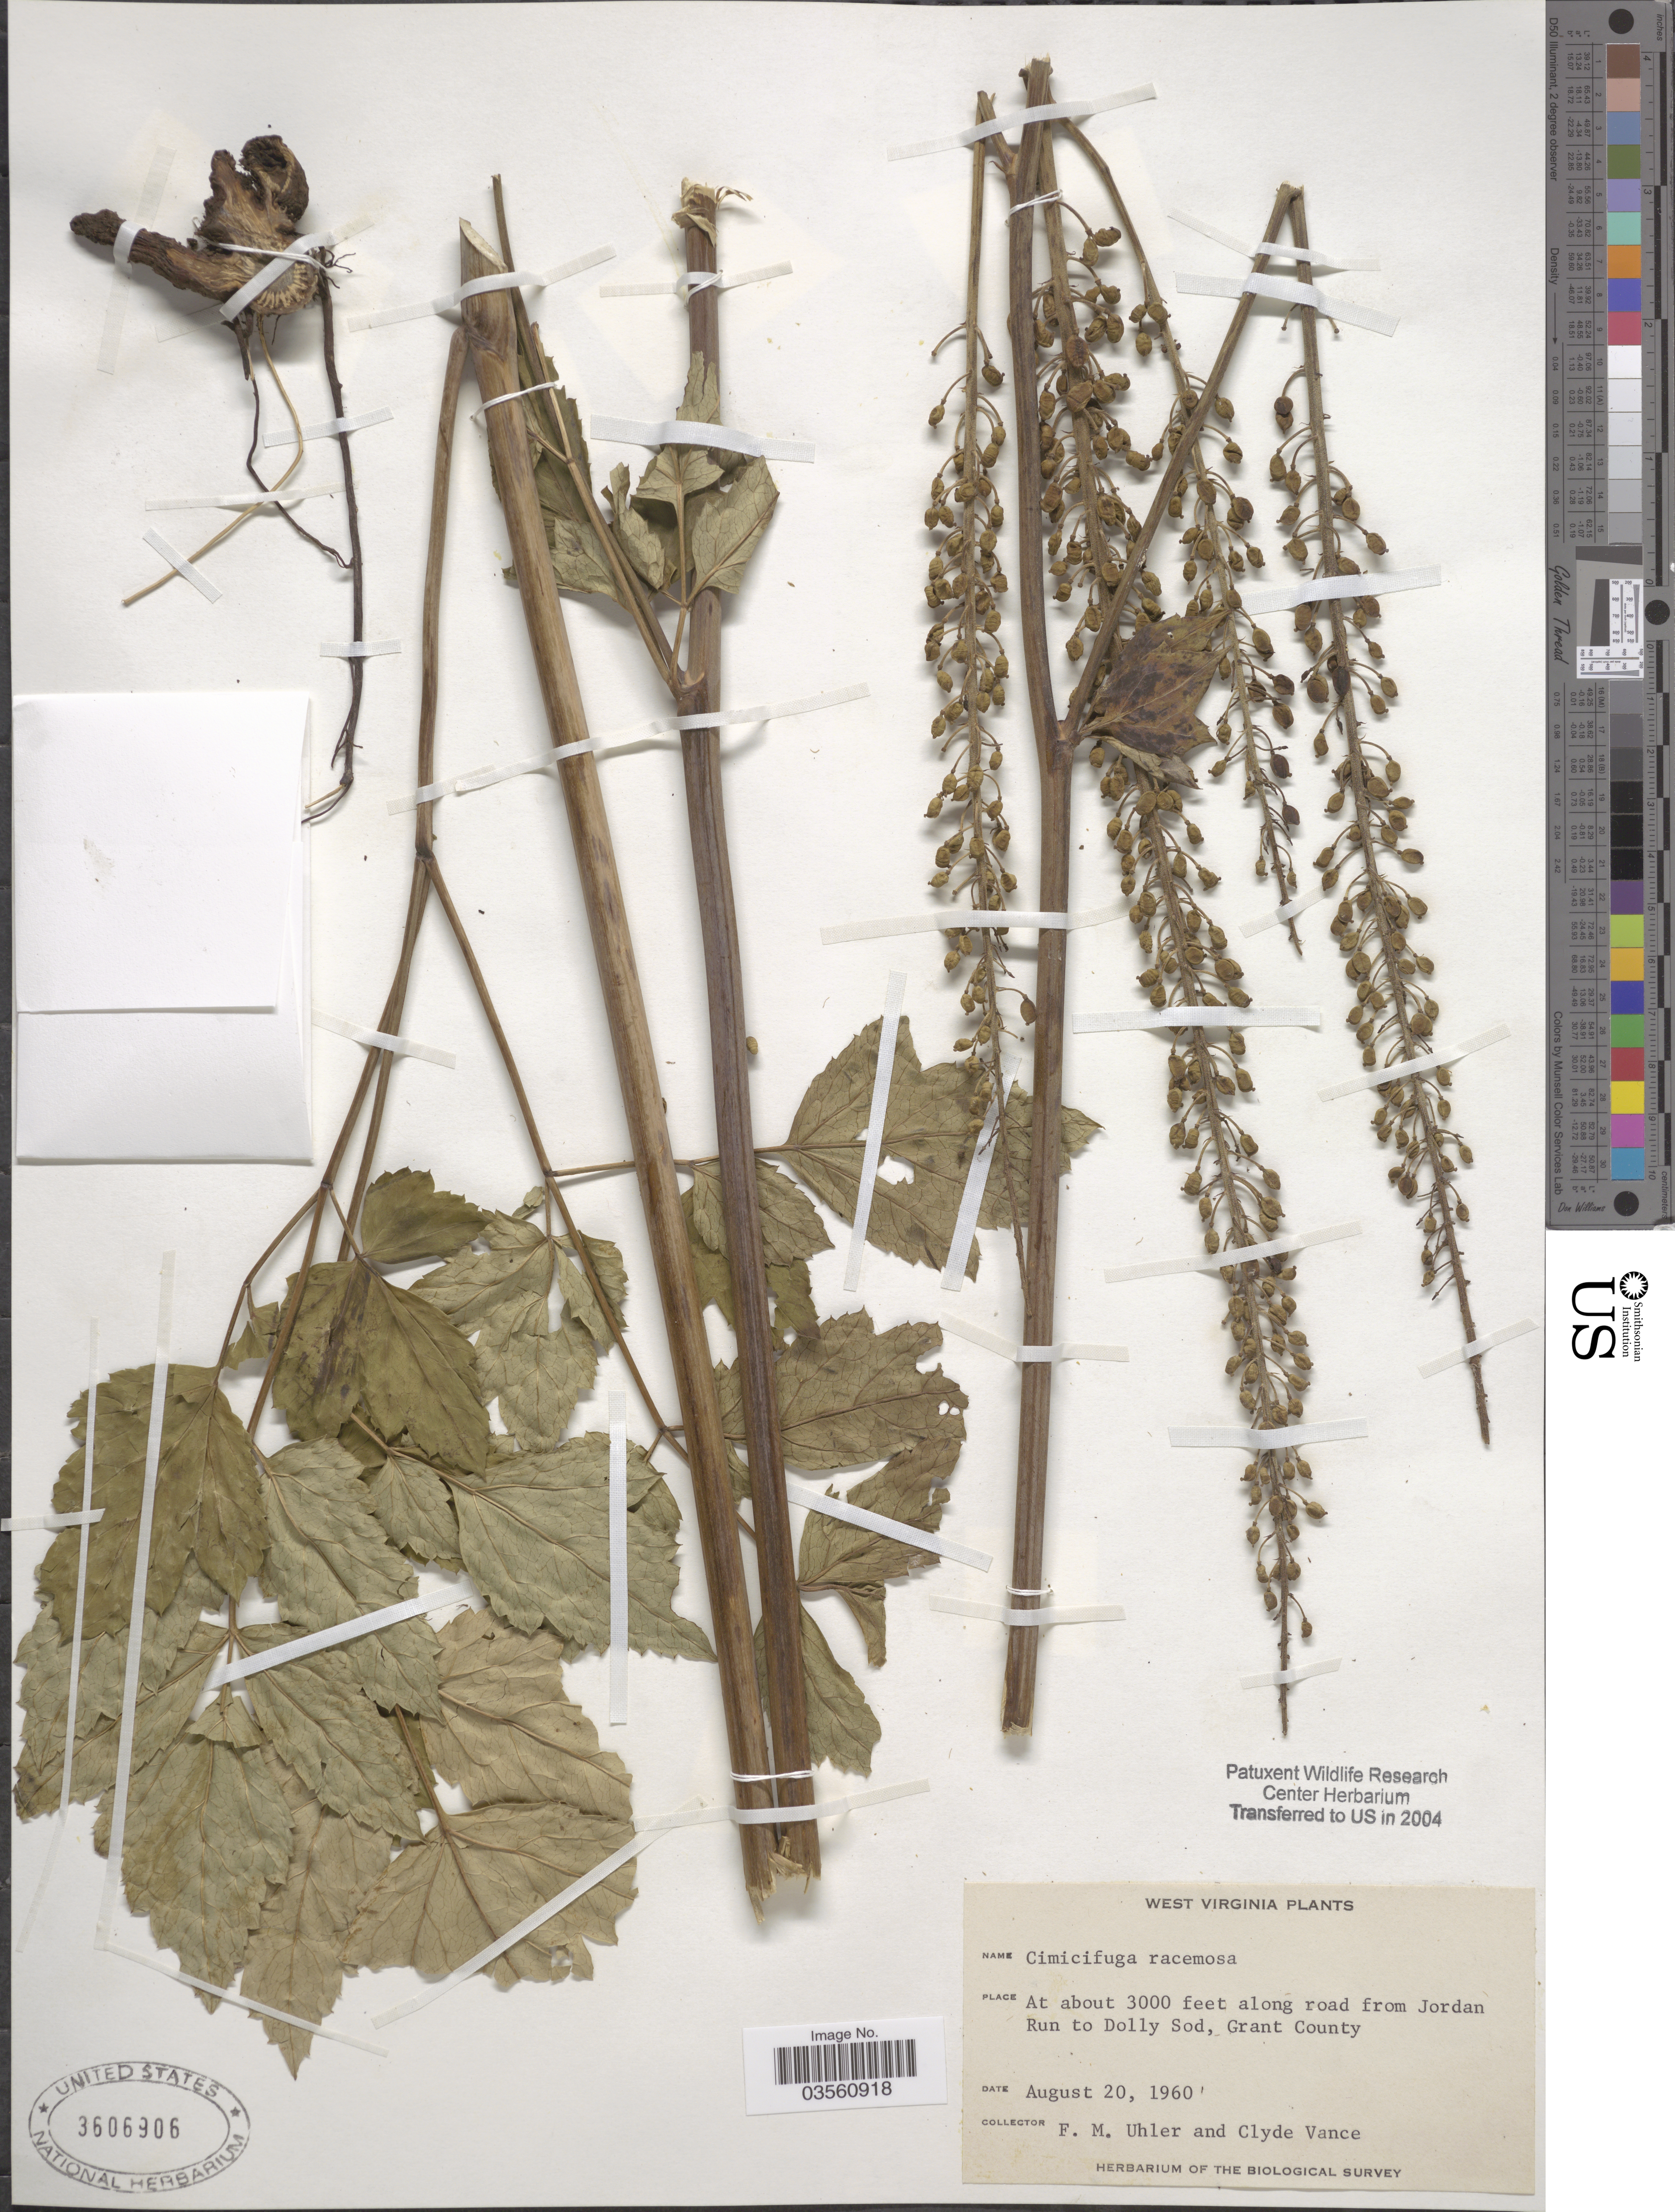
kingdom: Plantae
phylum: Tracheophyta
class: Magnoliopsida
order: Ranunculales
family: Ranunculaceae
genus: Actaea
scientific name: Actaea racemosa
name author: L.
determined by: Strong, M. T., (US), Smithsonian Institution - National Museum of Natural History (UNITED STATES)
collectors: F. M. Uhler & C. Vance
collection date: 1960-08-20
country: United States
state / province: West Virginia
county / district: Grant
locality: Along road from Jordan Run to Dolly Sod, Grant County.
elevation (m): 914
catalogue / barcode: US 3606906